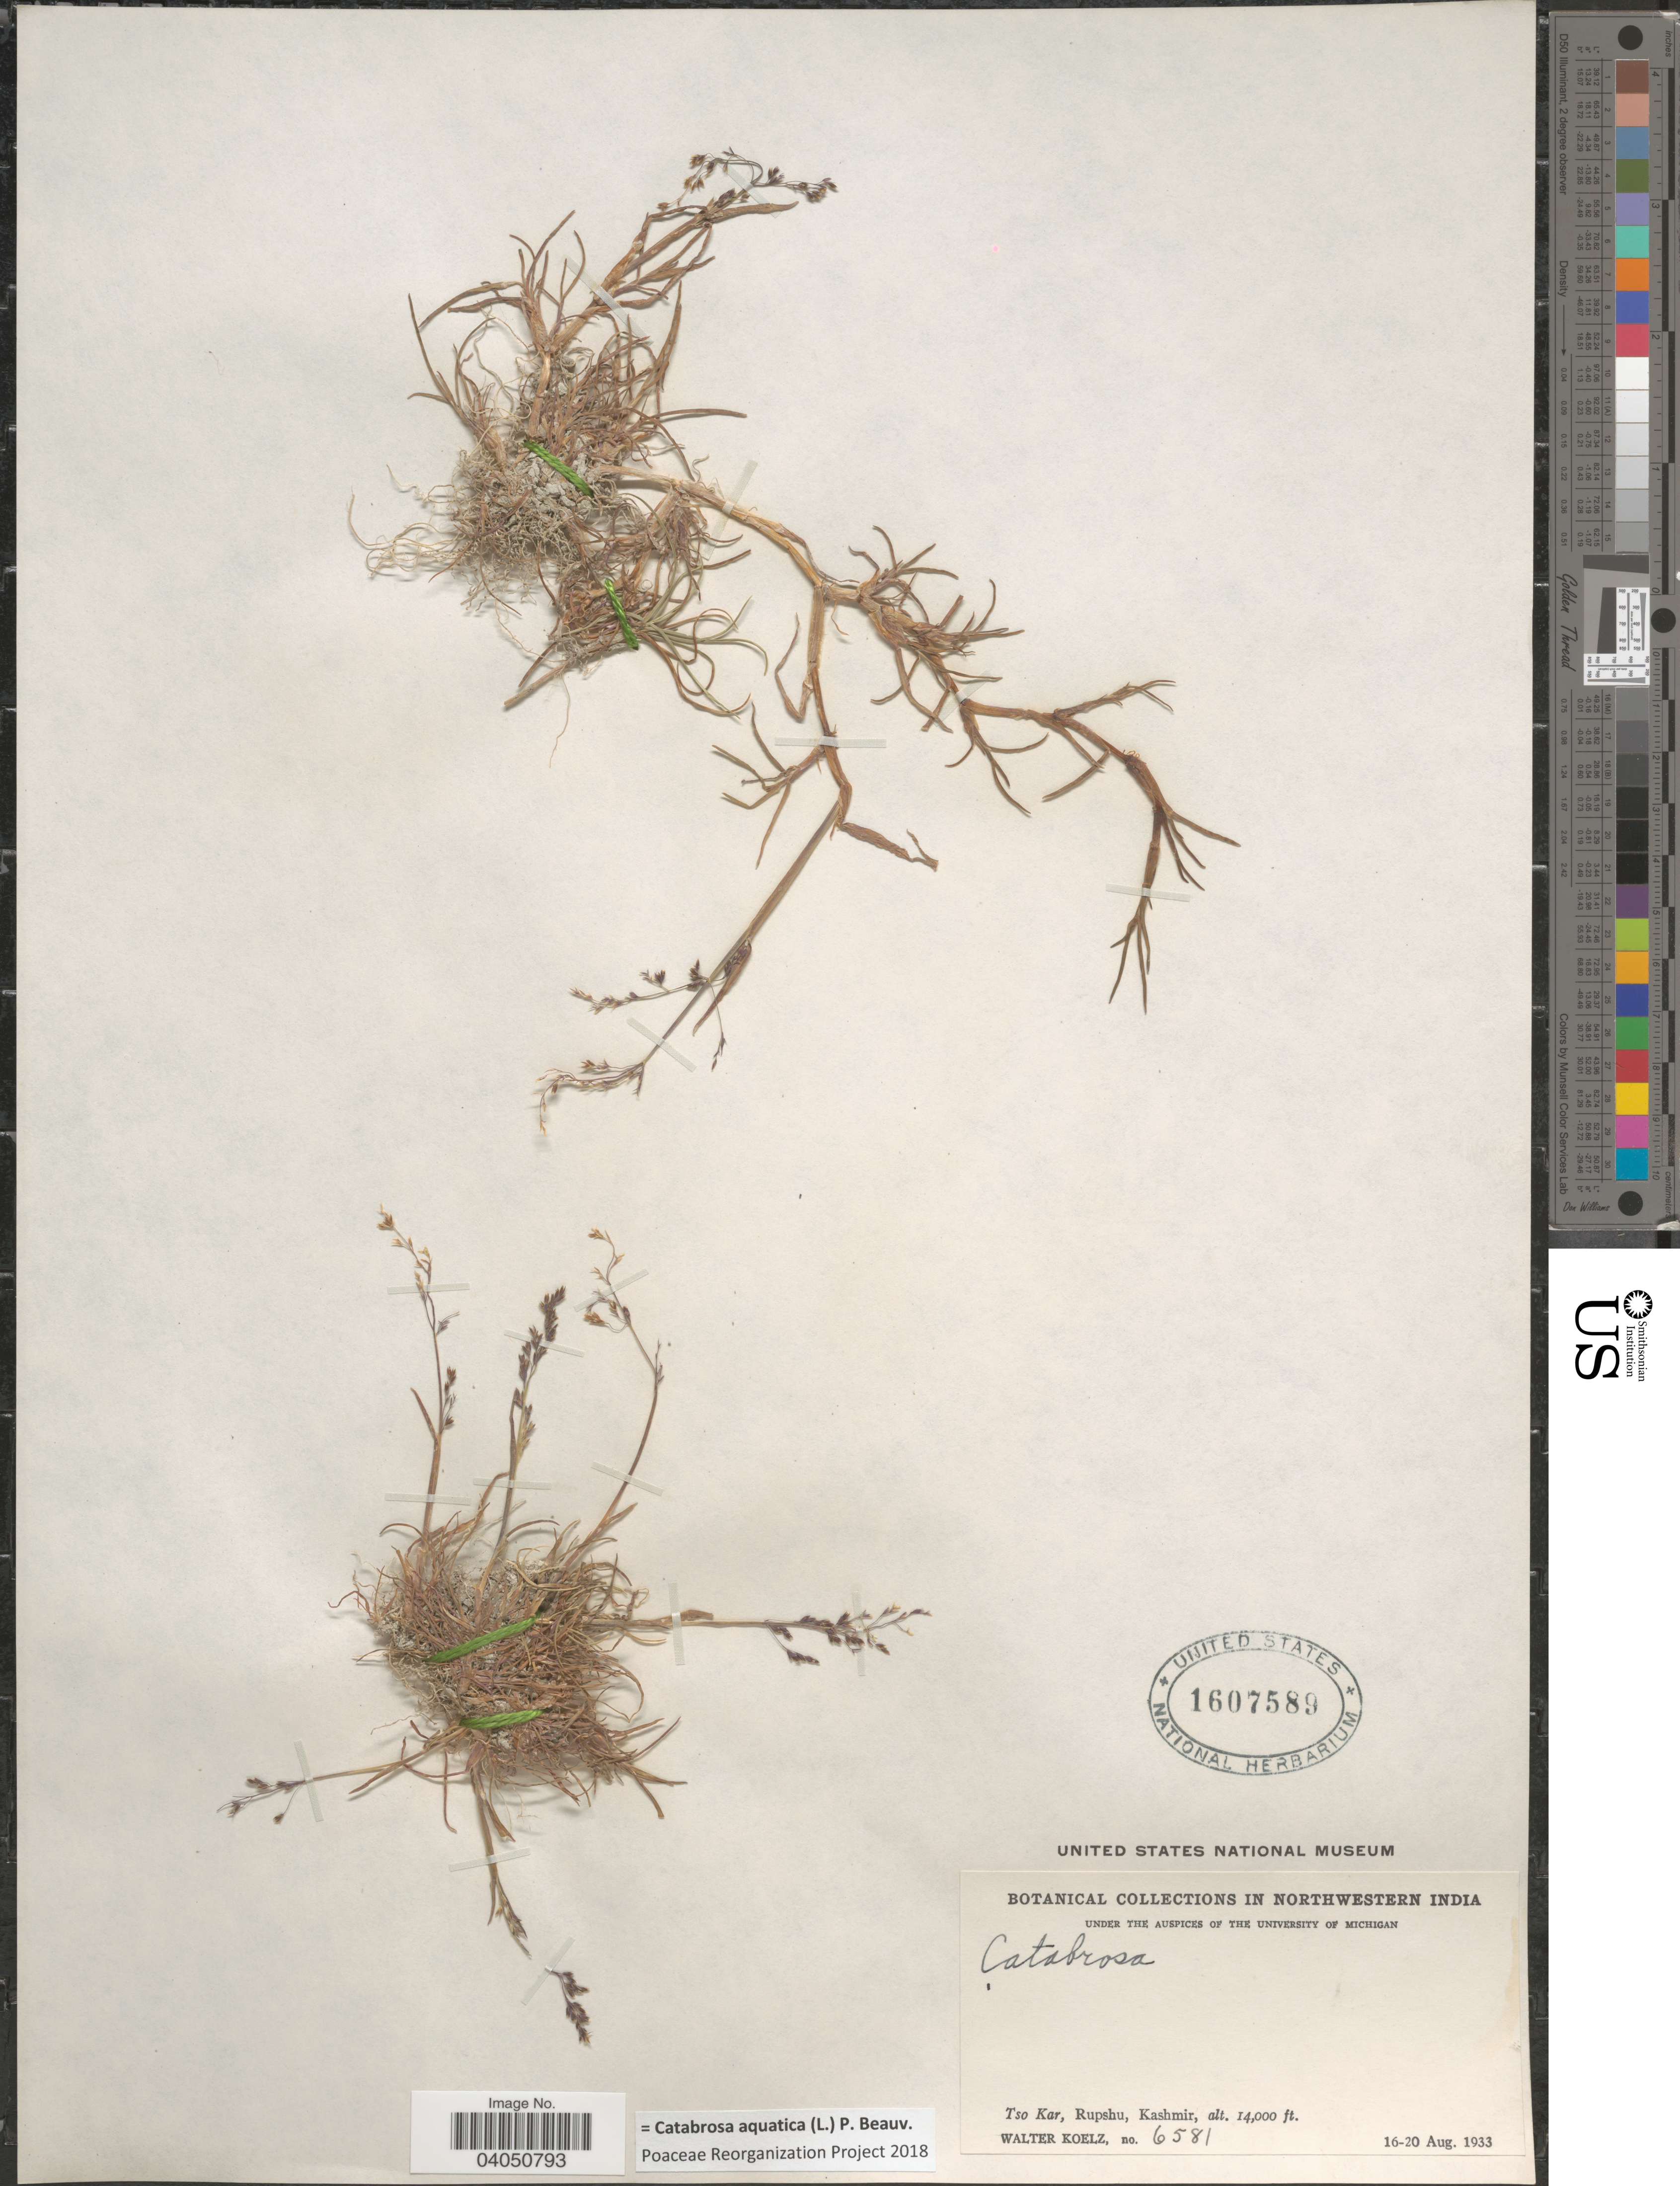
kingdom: Plantae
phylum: Tracheophyta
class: Liliopsida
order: Poales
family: Poaceae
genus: Catabrosa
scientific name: Catabrosa aquatica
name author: (L.) P. Beauv.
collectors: W. N. Koelz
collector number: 6581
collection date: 1933-08-16/1933-08-20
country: India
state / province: Jammu and Kashmir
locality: Northwestern India. Tso Kar, Rupshu, Kashmir.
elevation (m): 4267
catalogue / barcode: US 1607589